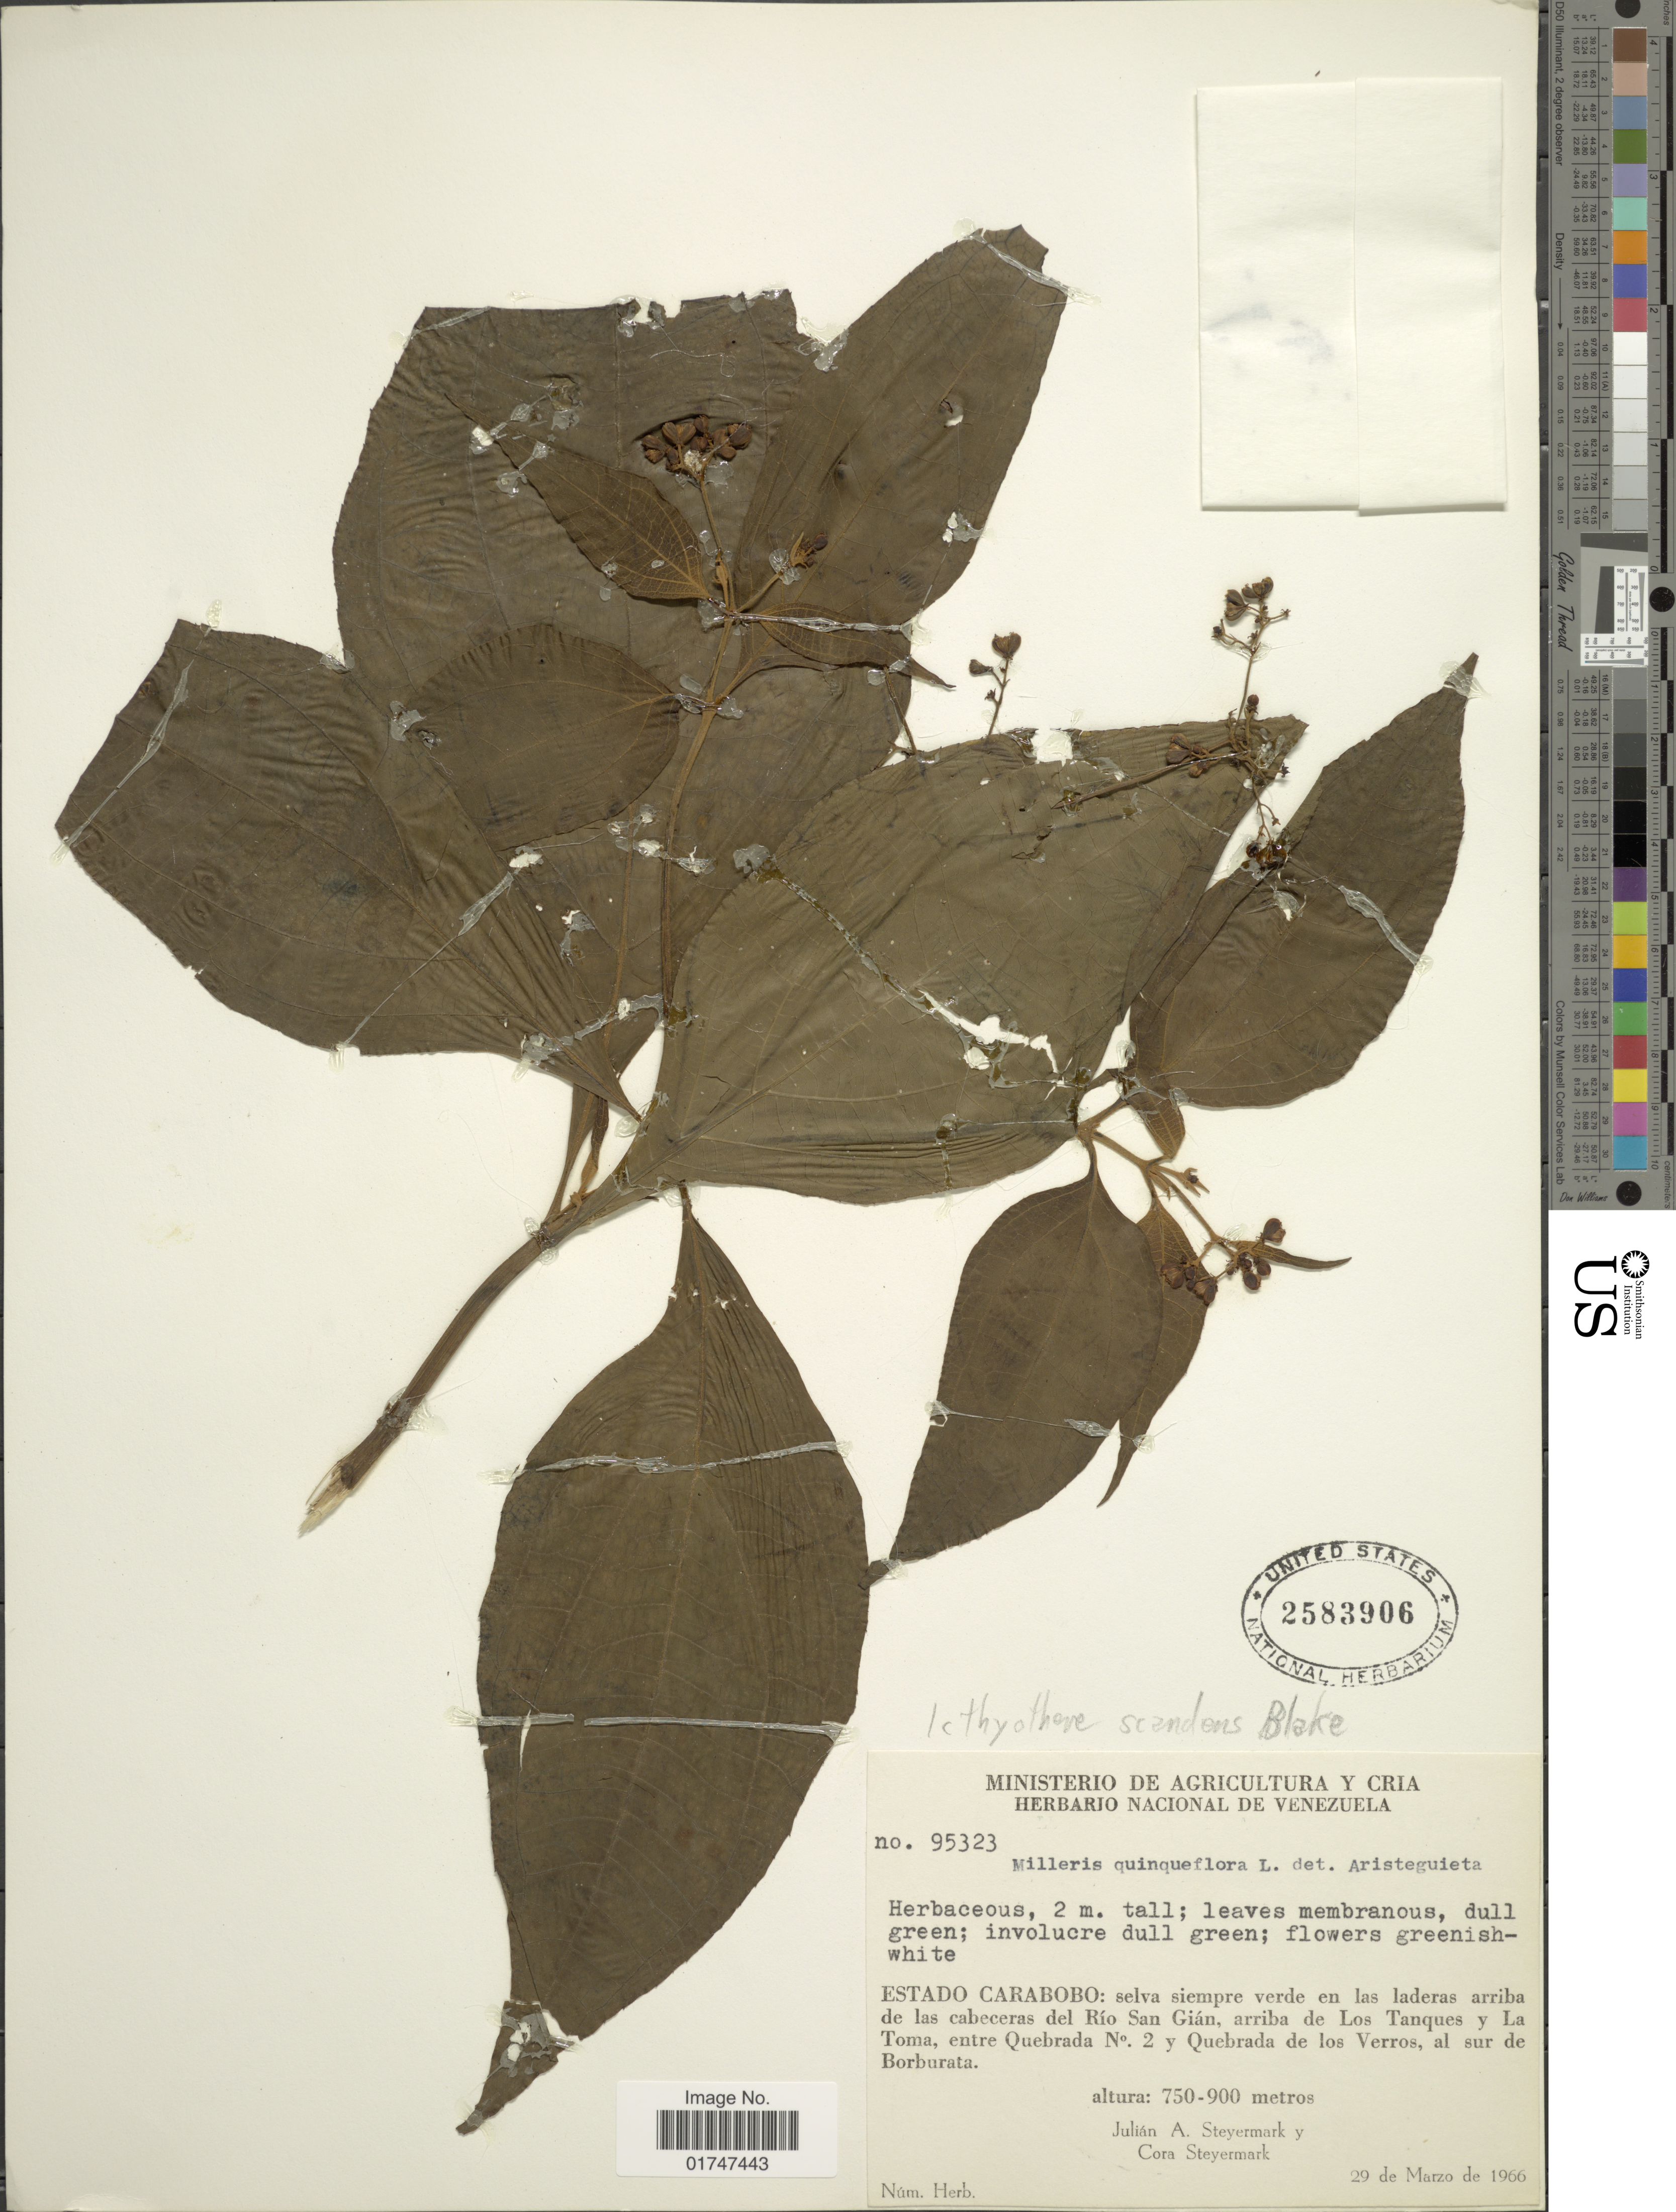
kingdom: Plantae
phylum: Tracheophyta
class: Magnoliopsida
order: Asterales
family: Asteraceae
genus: Ichthyothere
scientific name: Ichthyothere scandens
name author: S.F. Blake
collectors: J. Steyermark & C. Steyermark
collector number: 95323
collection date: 1966-03-29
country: Venezuela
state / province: Carabobo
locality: Estado Carabobo: selva siempre verde en las laderas arriba de las cabeceras del Río San Gián, arriba de Los Tanques y La Toma, entre Quebrada No. 2 y Quebrada de los Verros, al sur de Borburata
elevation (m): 750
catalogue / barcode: US 2583906